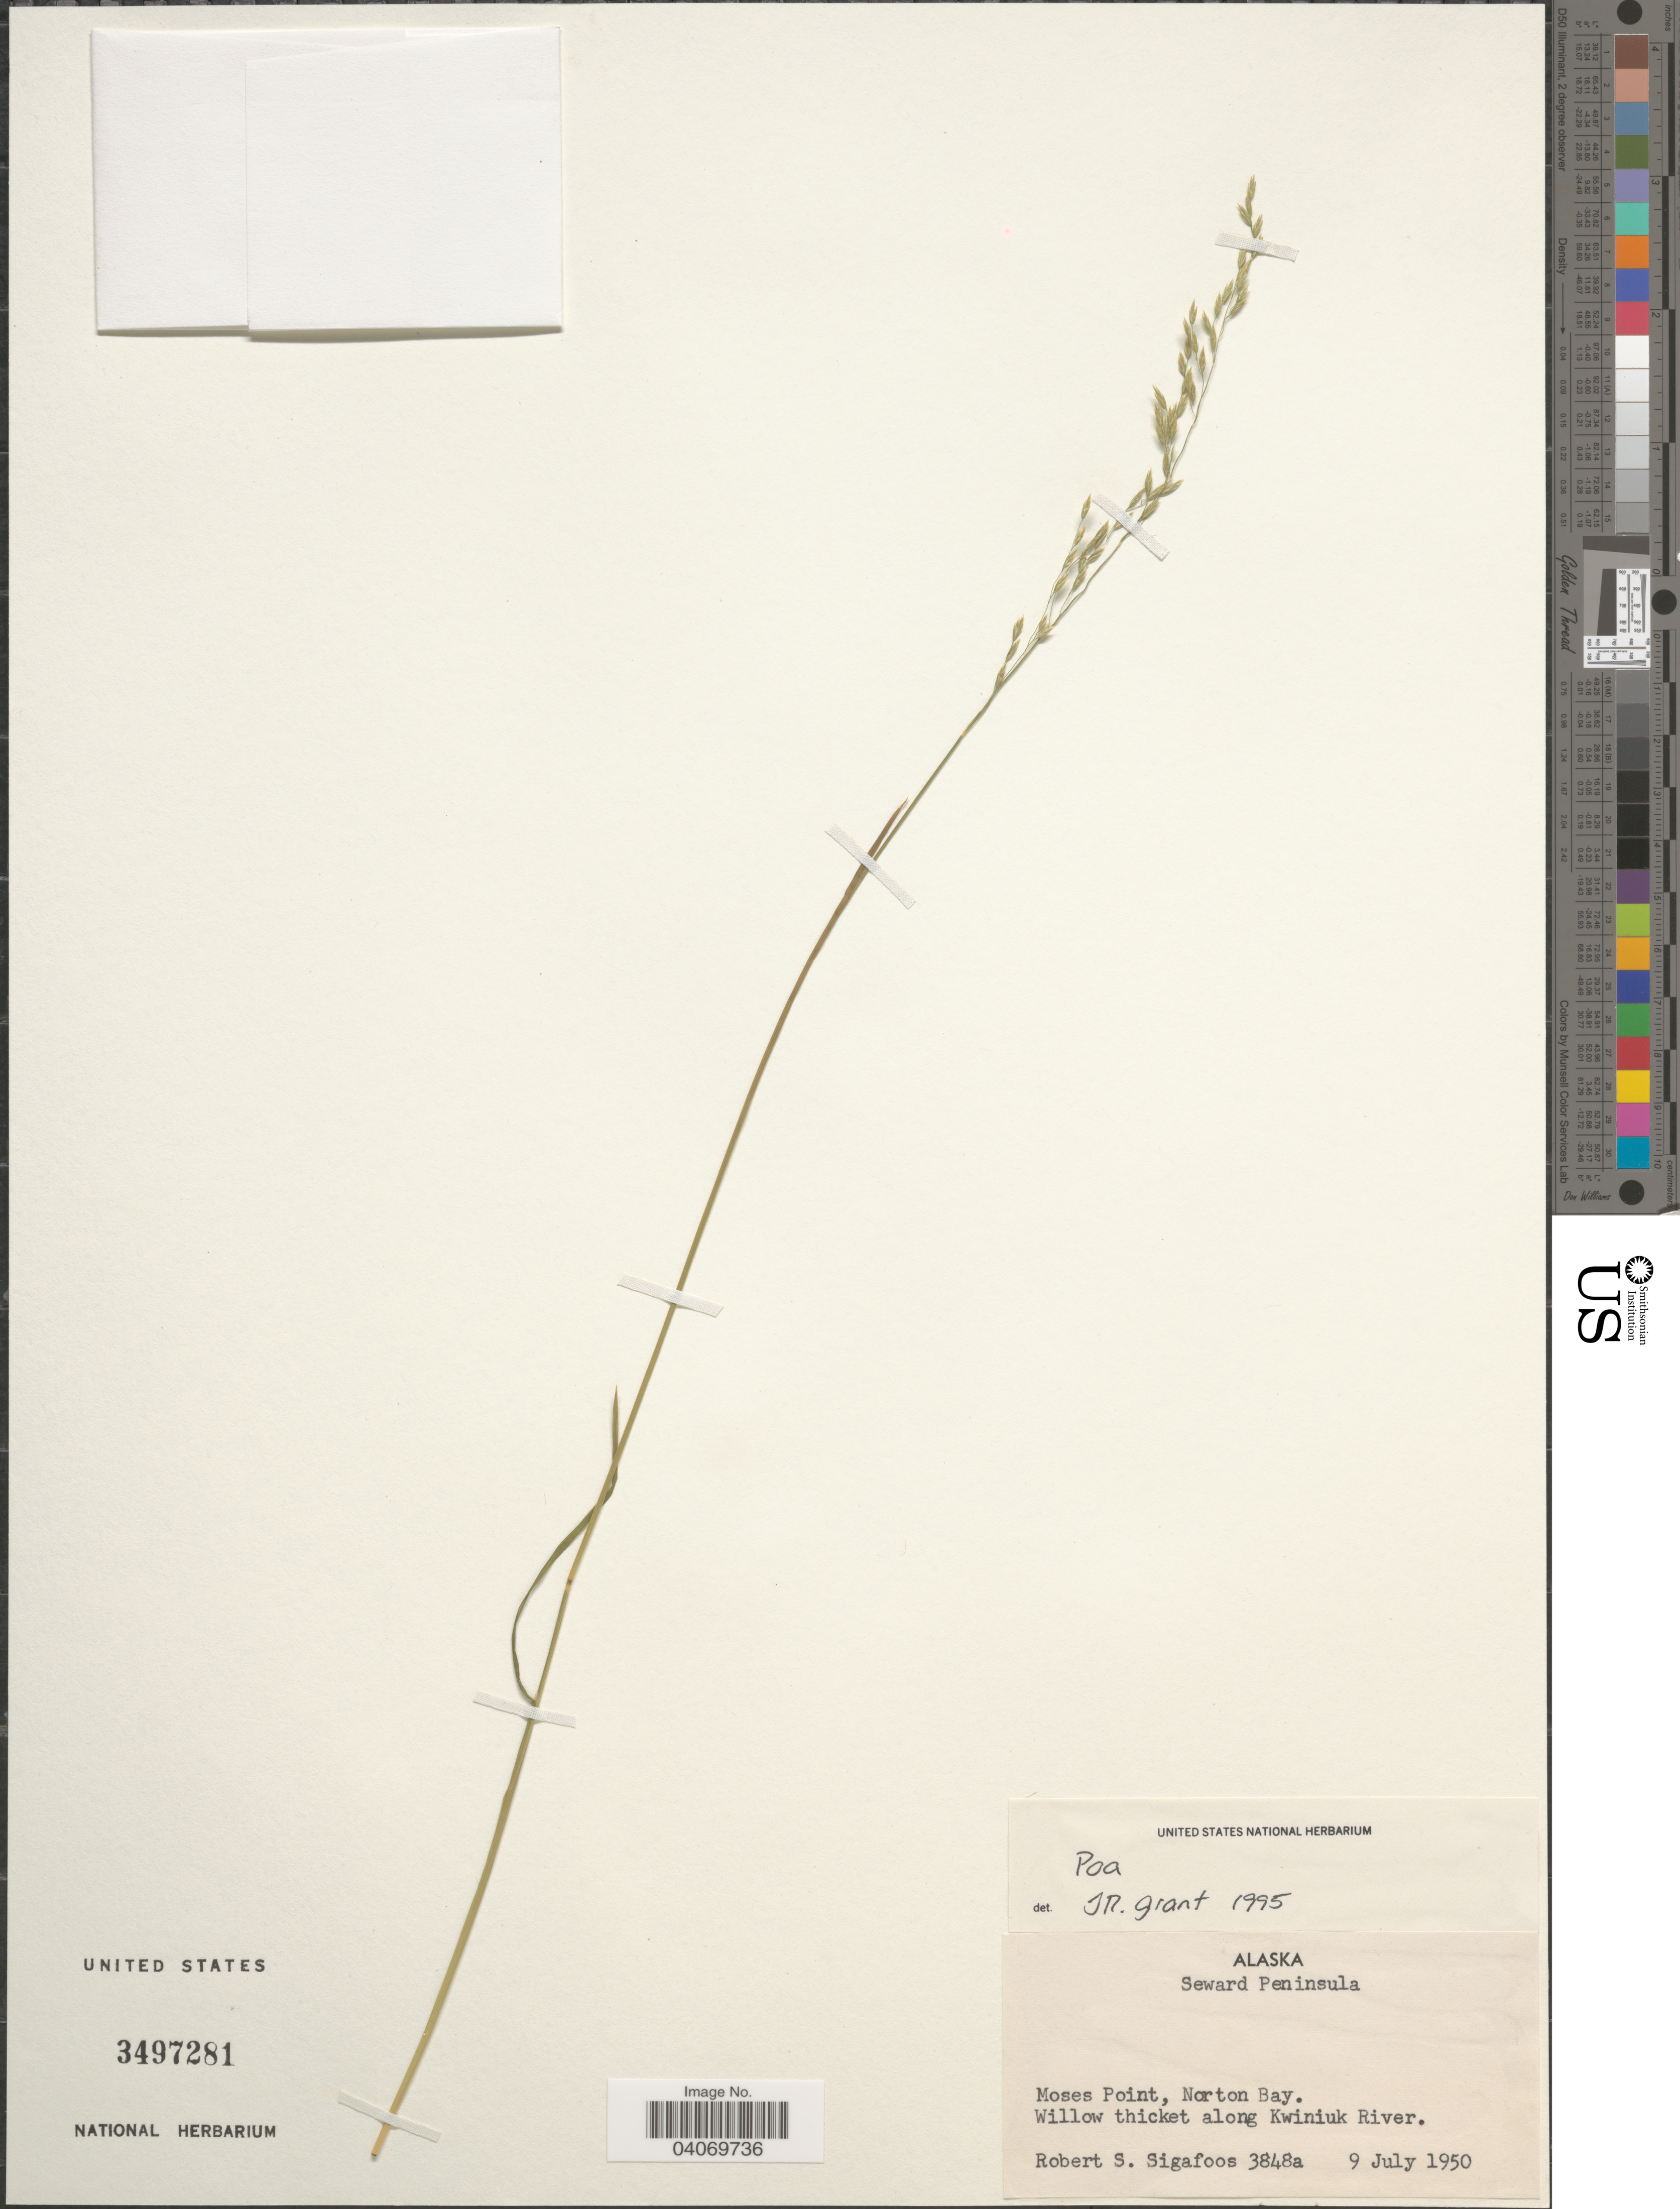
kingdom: Plantae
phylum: Tracheophyta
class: Liliopsida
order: Poales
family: Poaceae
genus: Poa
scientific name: Poa sp.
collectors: R. Sigafoos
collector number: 3848a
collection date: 1950-07-09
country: United States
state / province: Alaska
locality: Seward Peninsula. Moses Point, Norton Bay. Willow thicket along Kwiniuk River.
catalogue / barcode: US 3497281